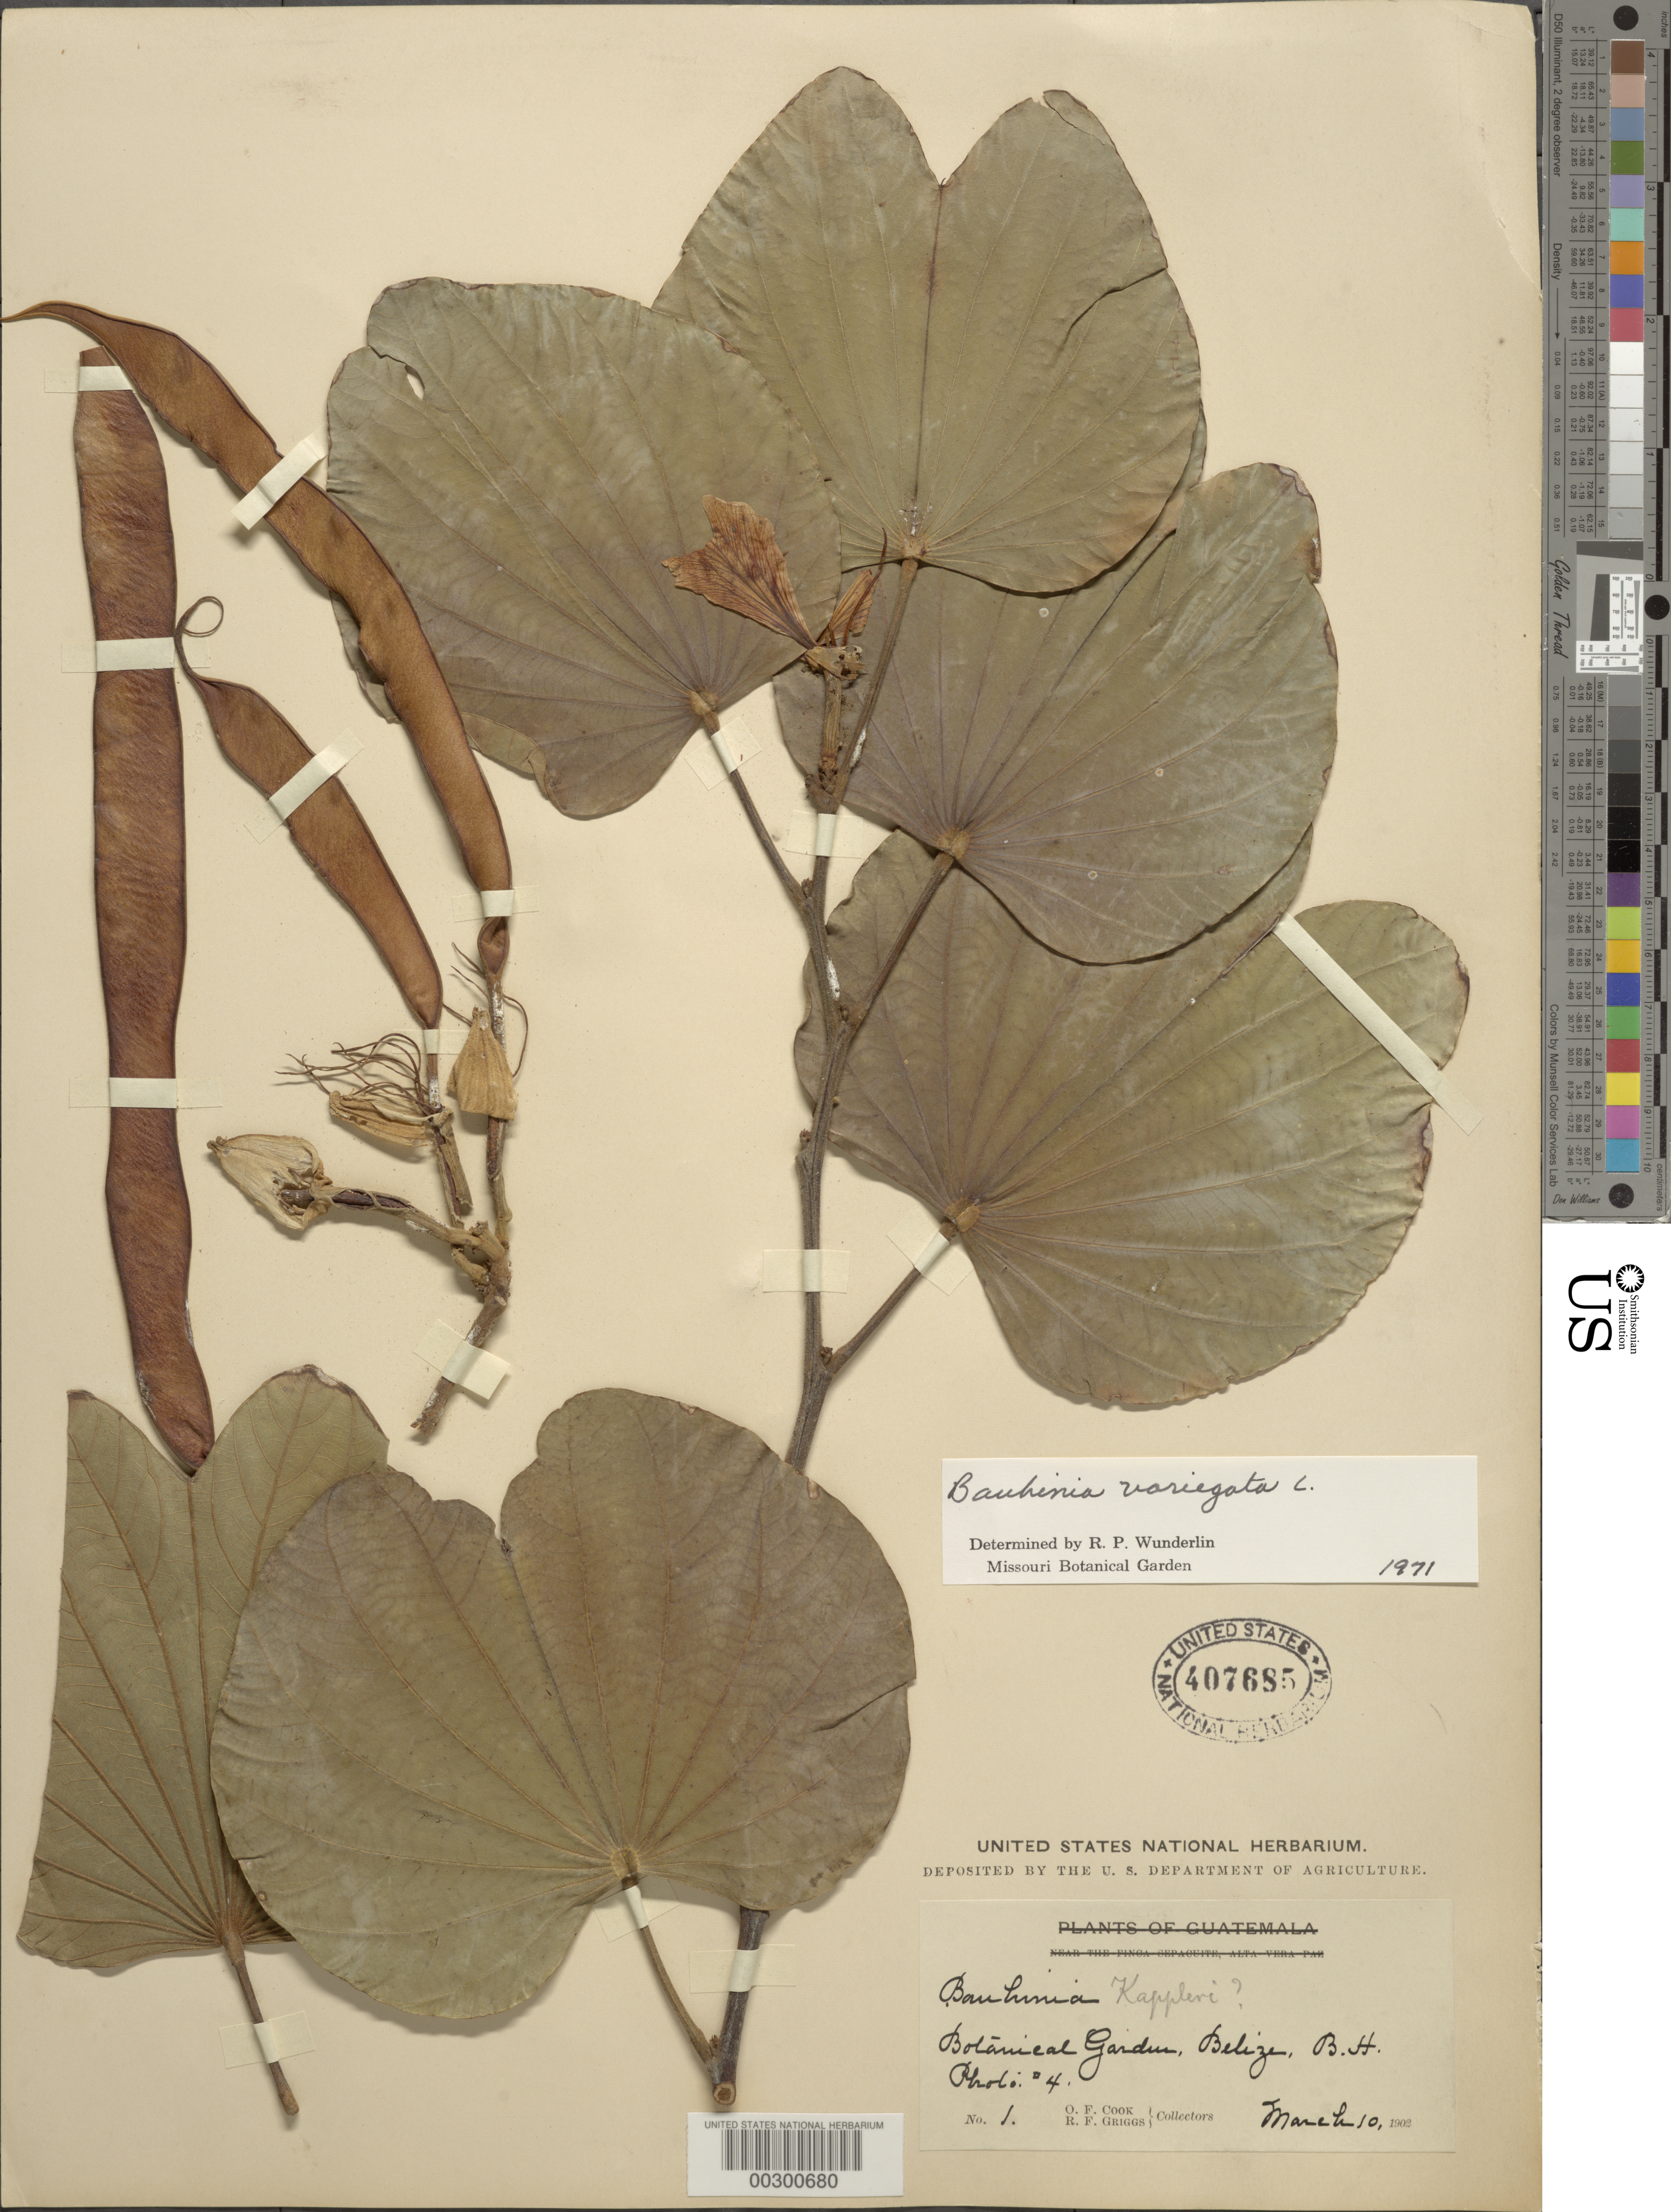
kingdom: Plantae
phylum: Tracheophyta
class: Magnoliopsida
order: Fabales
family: Fabaceae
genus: Bauhinia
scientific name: Bauhinia variegata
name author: L.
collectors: O. F. Cook & R. F. Griggs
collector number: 1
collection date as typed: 10 Mar 1902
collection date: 1902-03-10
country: Belize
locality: Botanical garden, Belize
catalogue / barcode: US 407685